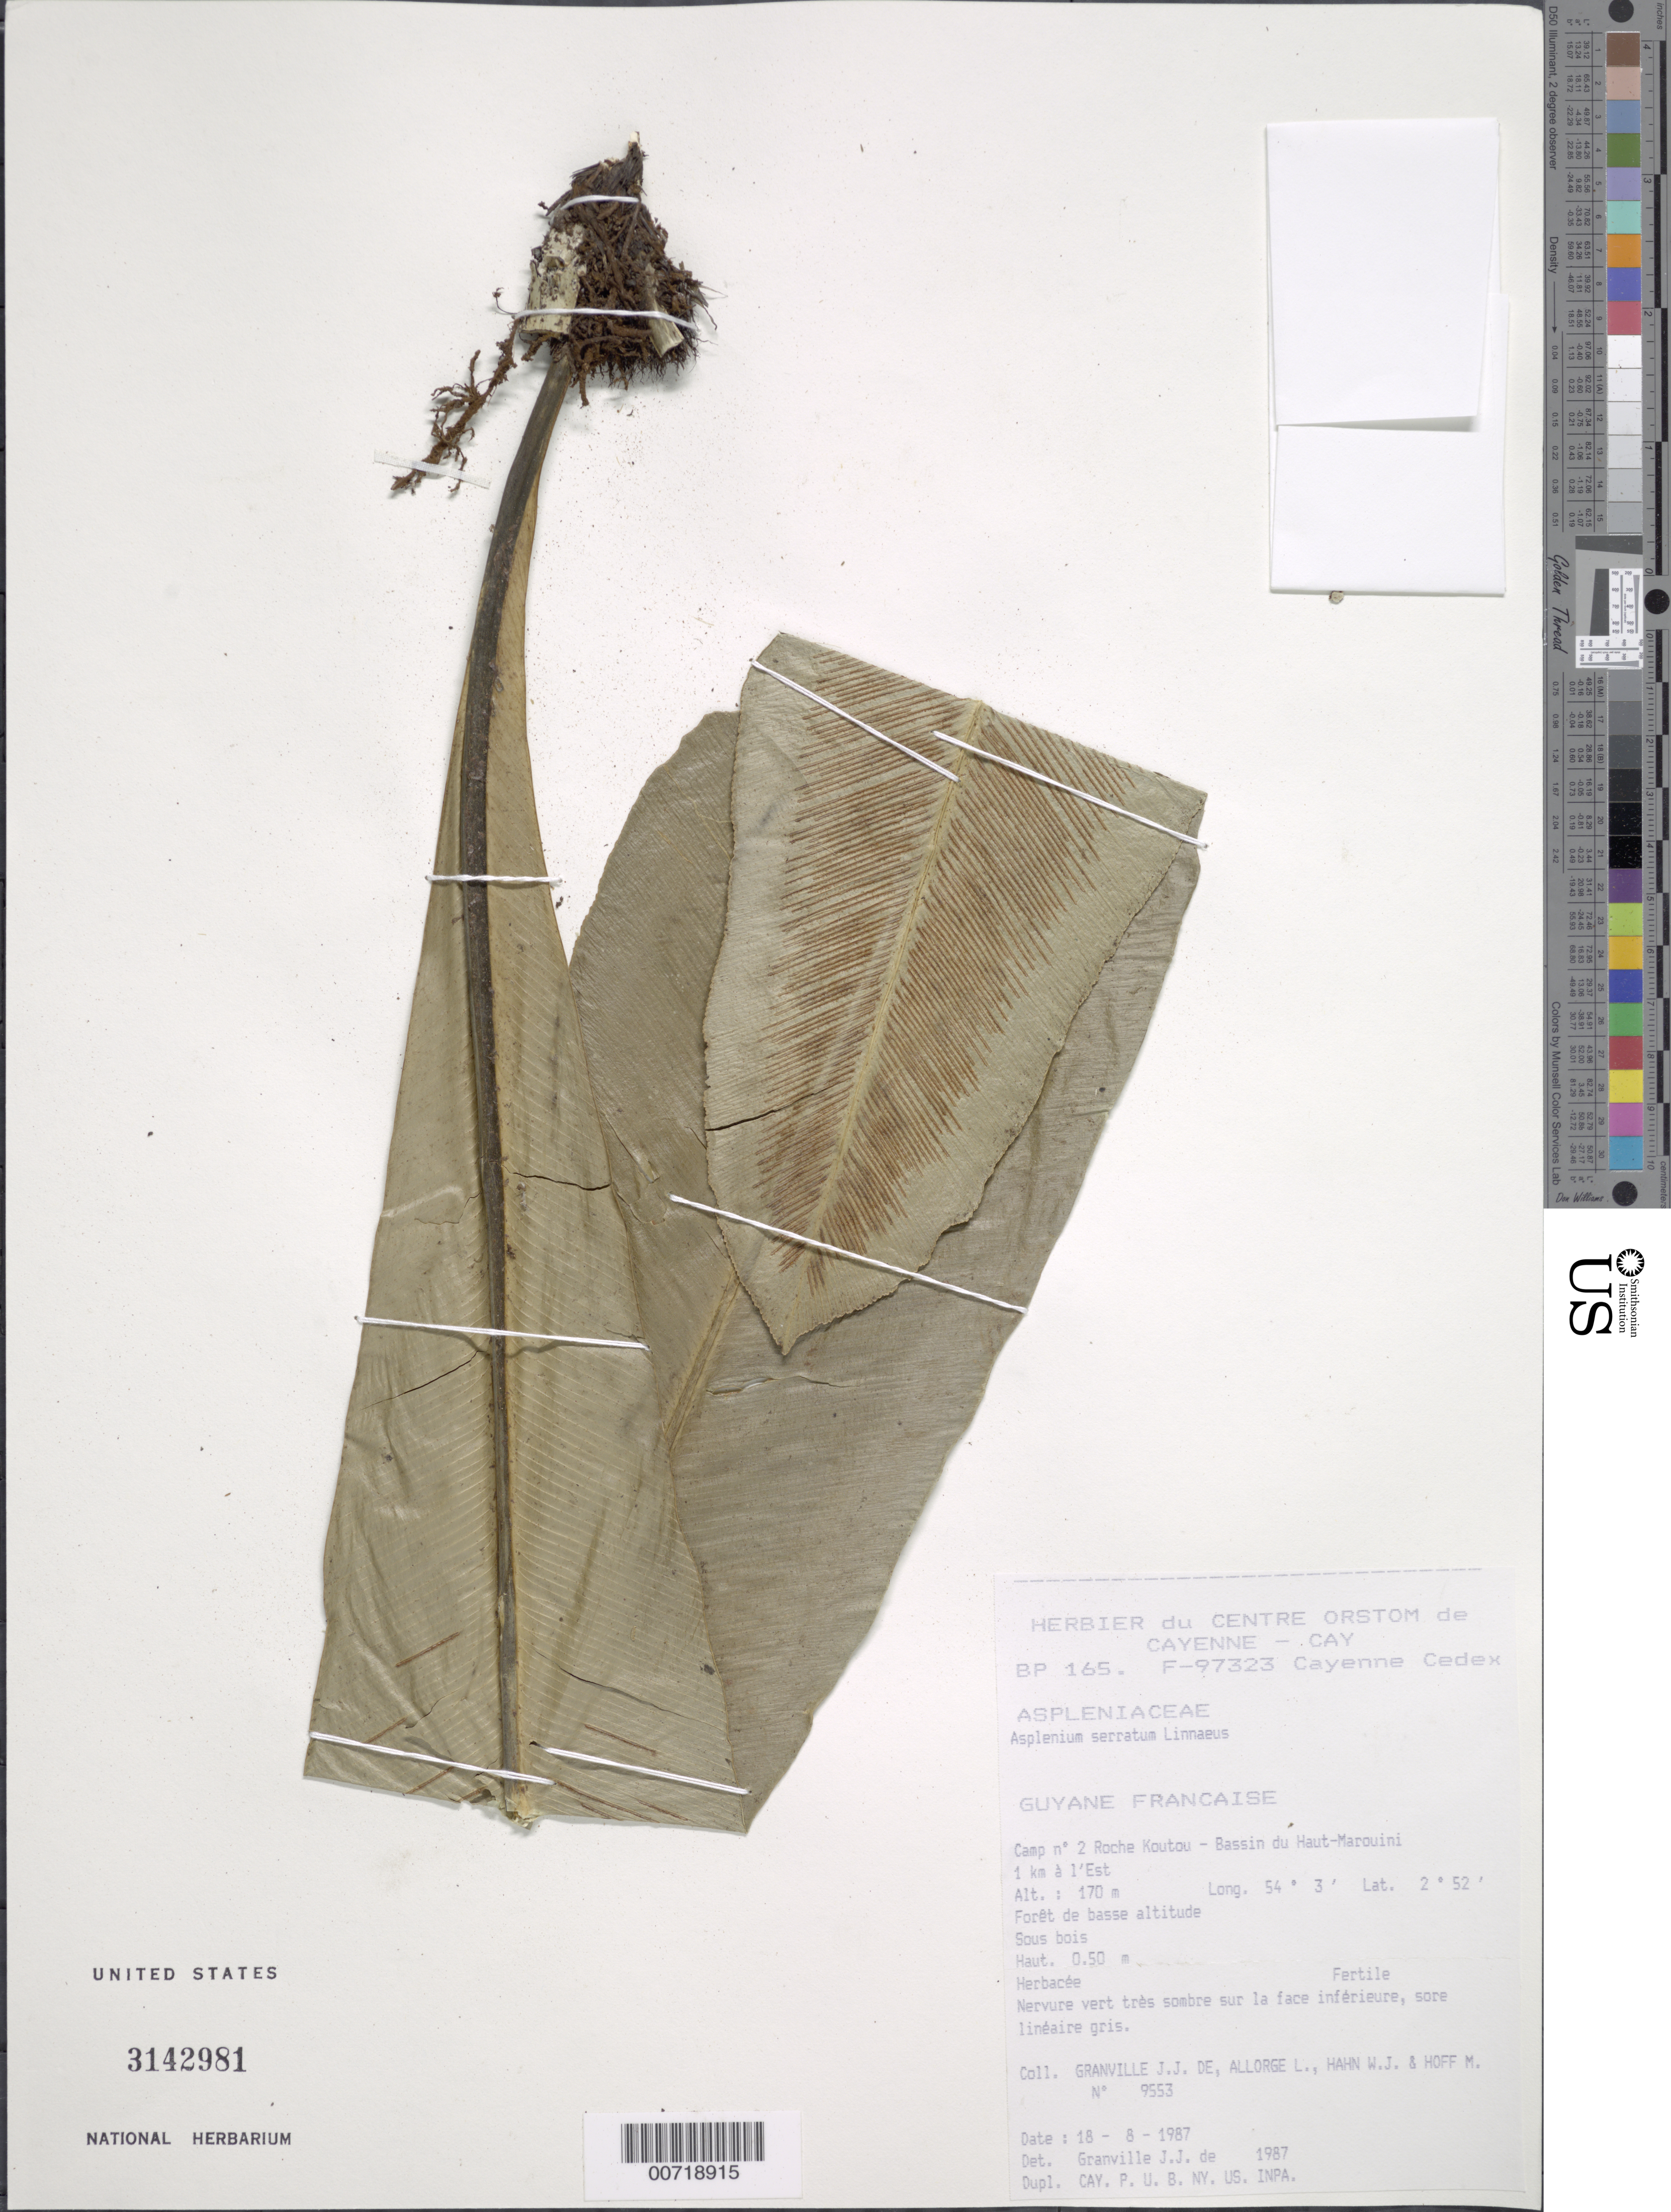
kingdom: Plantae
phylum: Tracheophyta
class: Polypodiopsida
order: Polypodiales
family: Aspleniaceae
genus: Asplenium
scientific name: Asplenium serratum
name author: L.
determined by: Granville, J. J. de, (CAY), Institut de Recherche pour le Developpement (IRD) (FRENCH GUIANA)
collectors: J.-J. de Granville, L. Allorge, W. J. Hahn & M. Hoff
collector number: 9553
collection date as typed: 18-Aug-87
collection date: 1987-08-18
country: French Guiana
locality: Roche Koutou, Bassin du Haut-Marouini, Camp # 2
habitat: Low forest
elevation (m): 170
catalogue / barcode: US 3142981